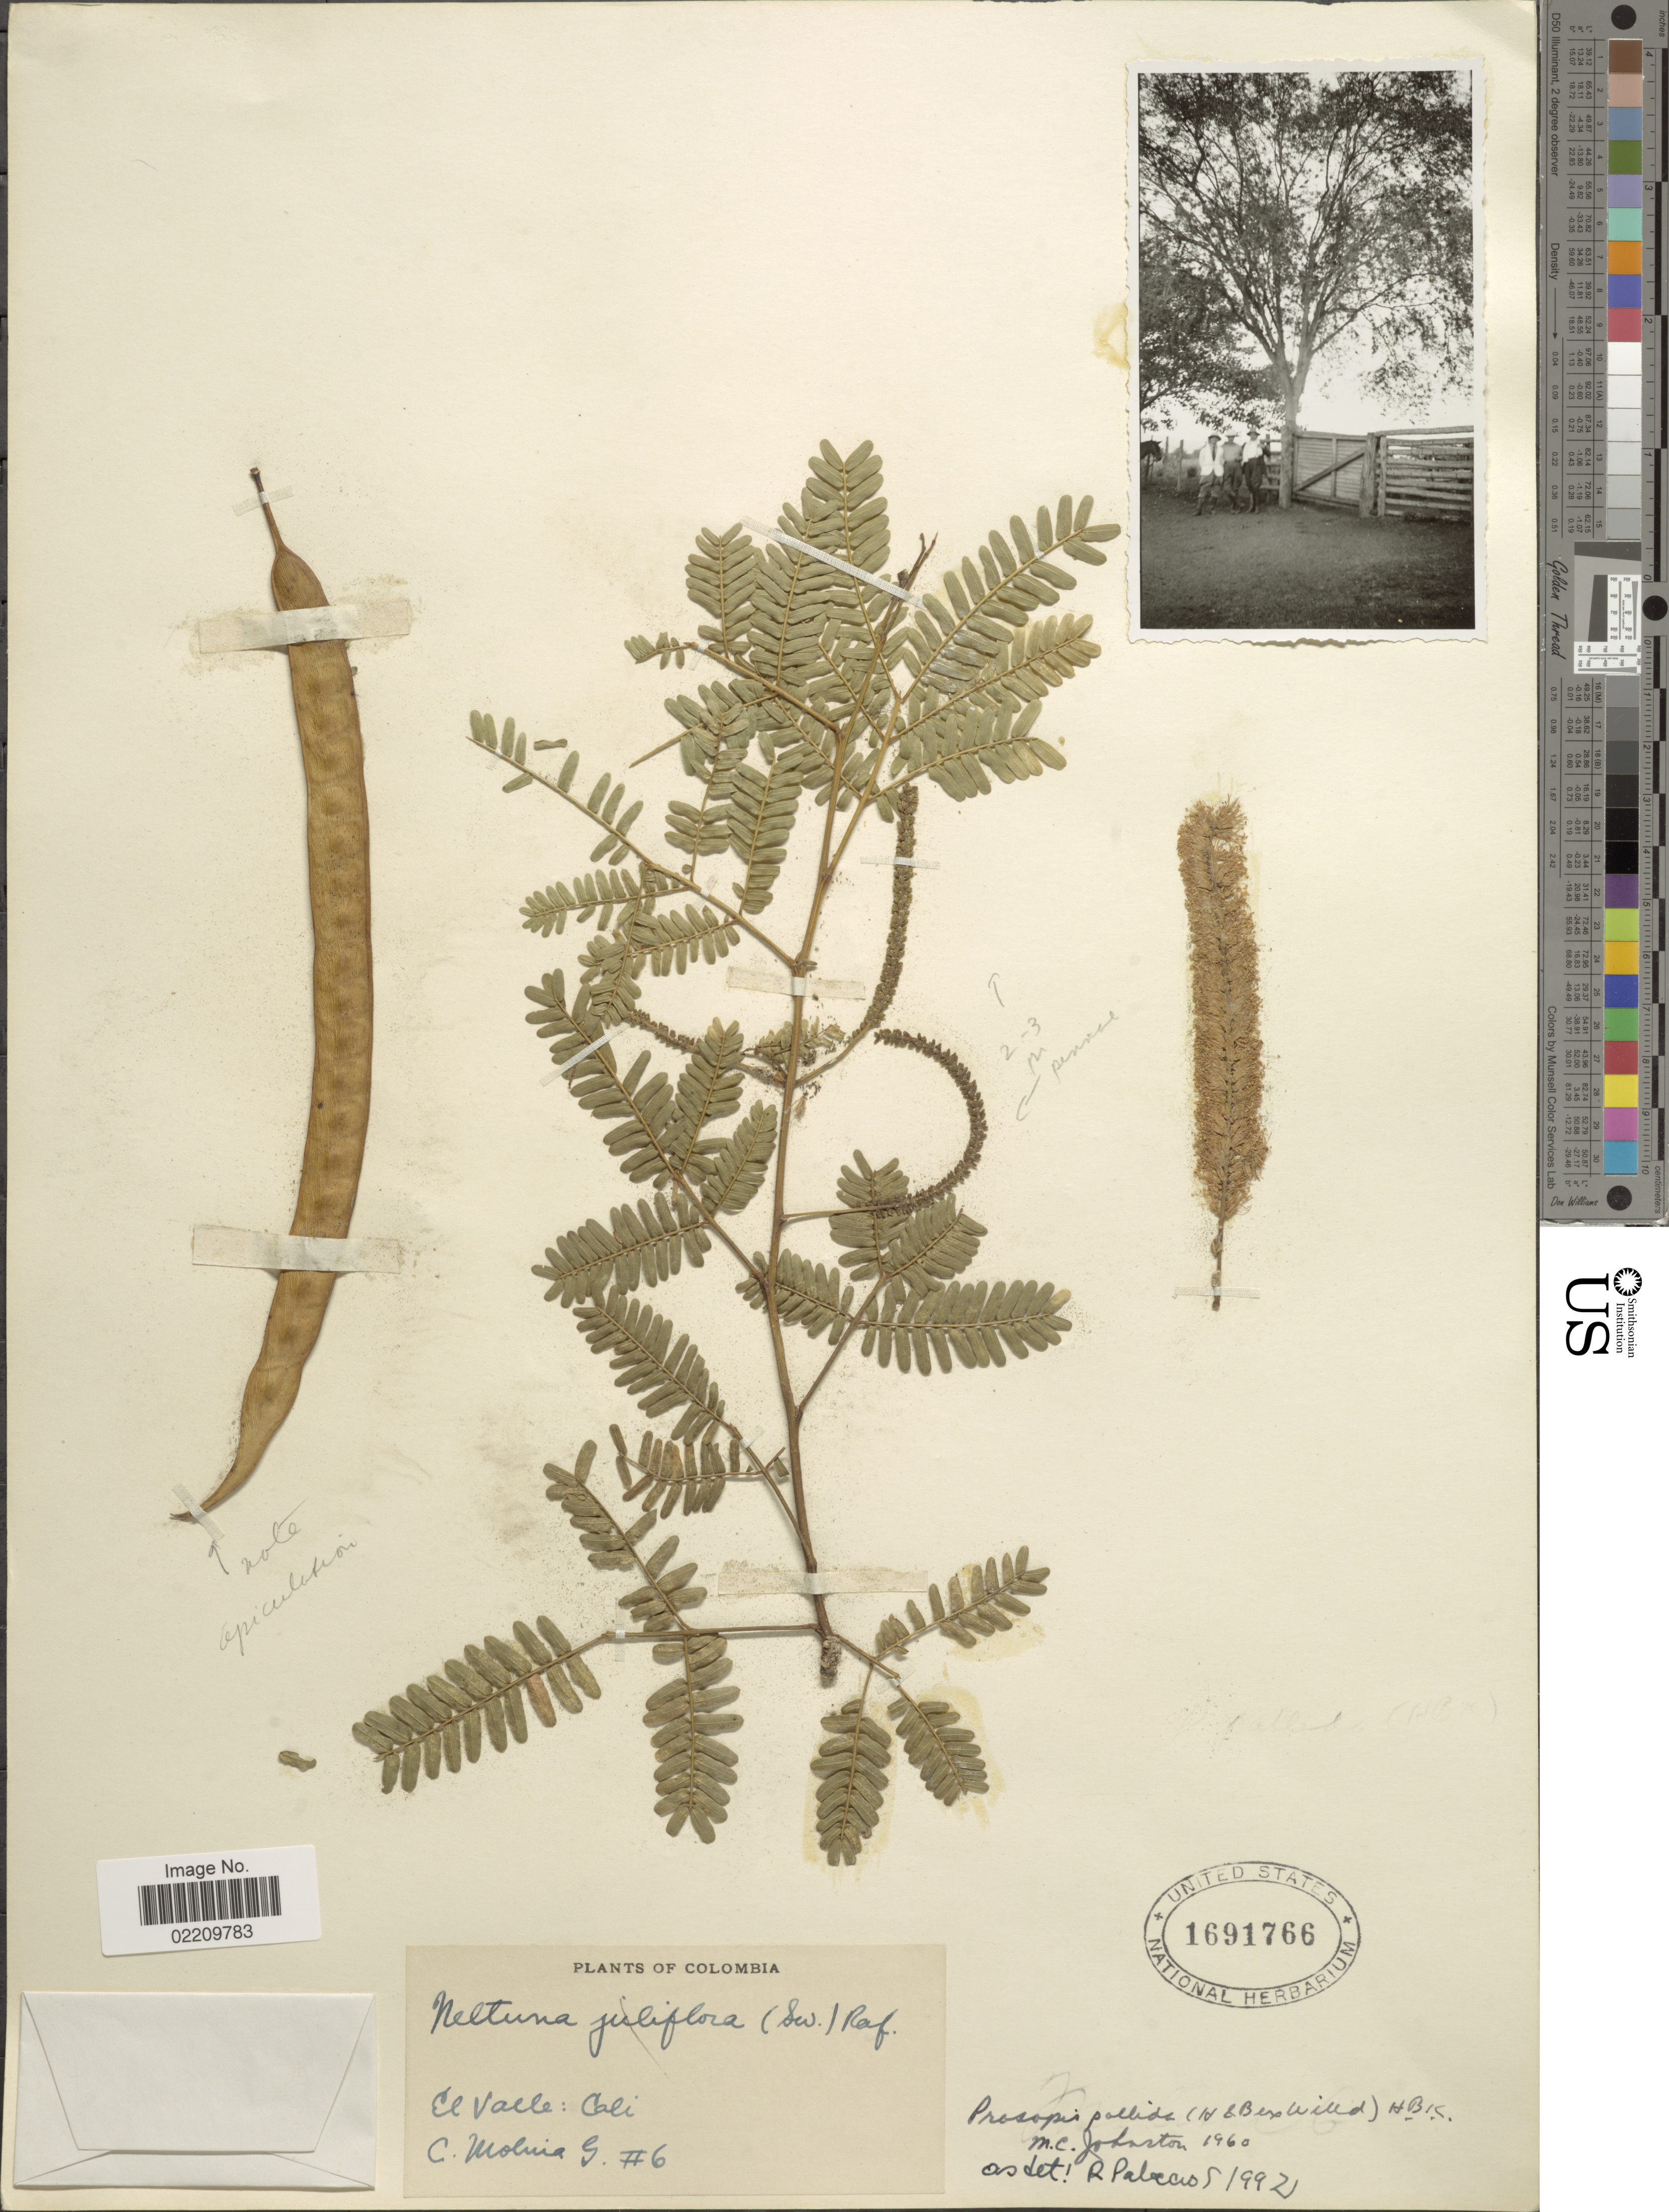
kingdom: Plantae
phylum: Tracheophyta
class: Magnoliopsida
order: Fabales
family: Fabaceae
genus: Neltuma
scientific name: Neltuma pallida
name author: (Humb. & Bonpl. ex Willd.) C. E. Hughes & G.P. Lewis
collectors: C. Molina G.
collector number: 6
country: Colombia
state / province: Valle del Cauca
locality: El Valle: Cali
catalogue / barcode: US 1691766